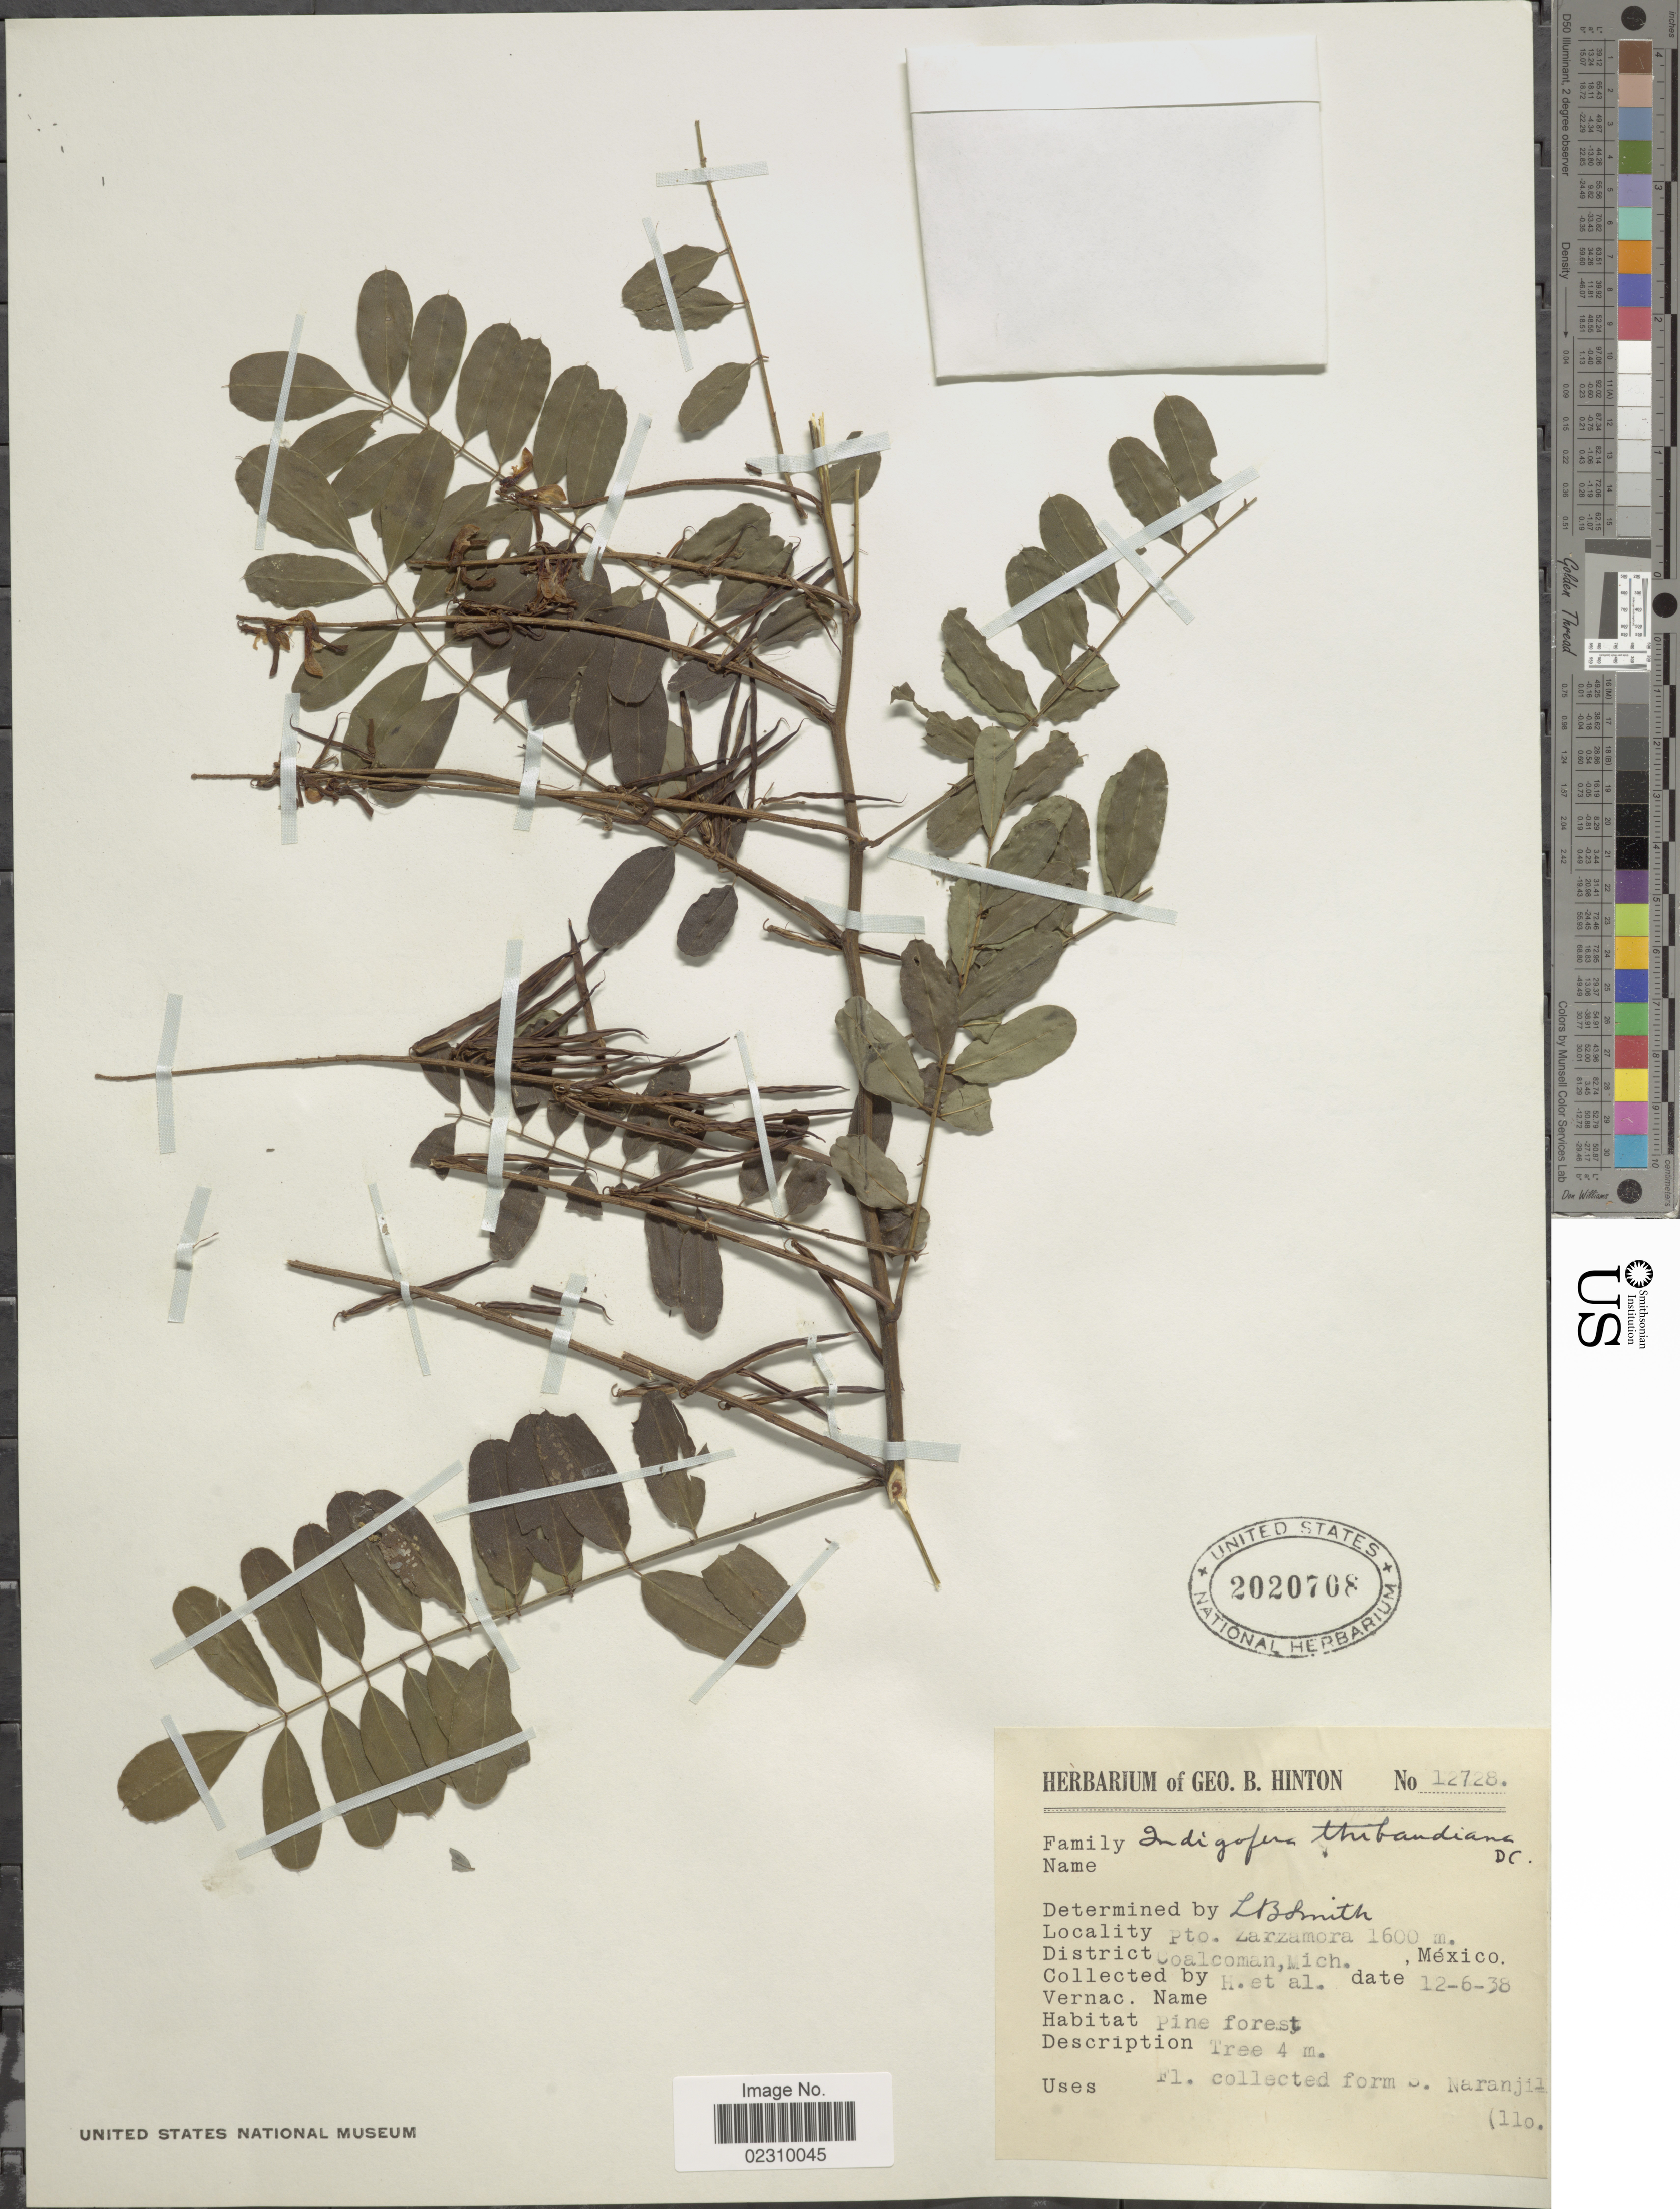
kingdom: Plantae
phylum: Tracheophyta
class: Magnoliopsida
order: Fabales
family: Fabaceae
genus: Indigofera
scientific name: Indigofera thibaudiana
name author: DC.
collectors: G. B. Hinton & et al.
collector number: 12728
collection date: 1938-12-06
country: Mexico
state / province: Michoacán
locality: Pto. Zarzamora, District Coalcoman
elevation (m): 1600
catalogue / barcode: US 2020708